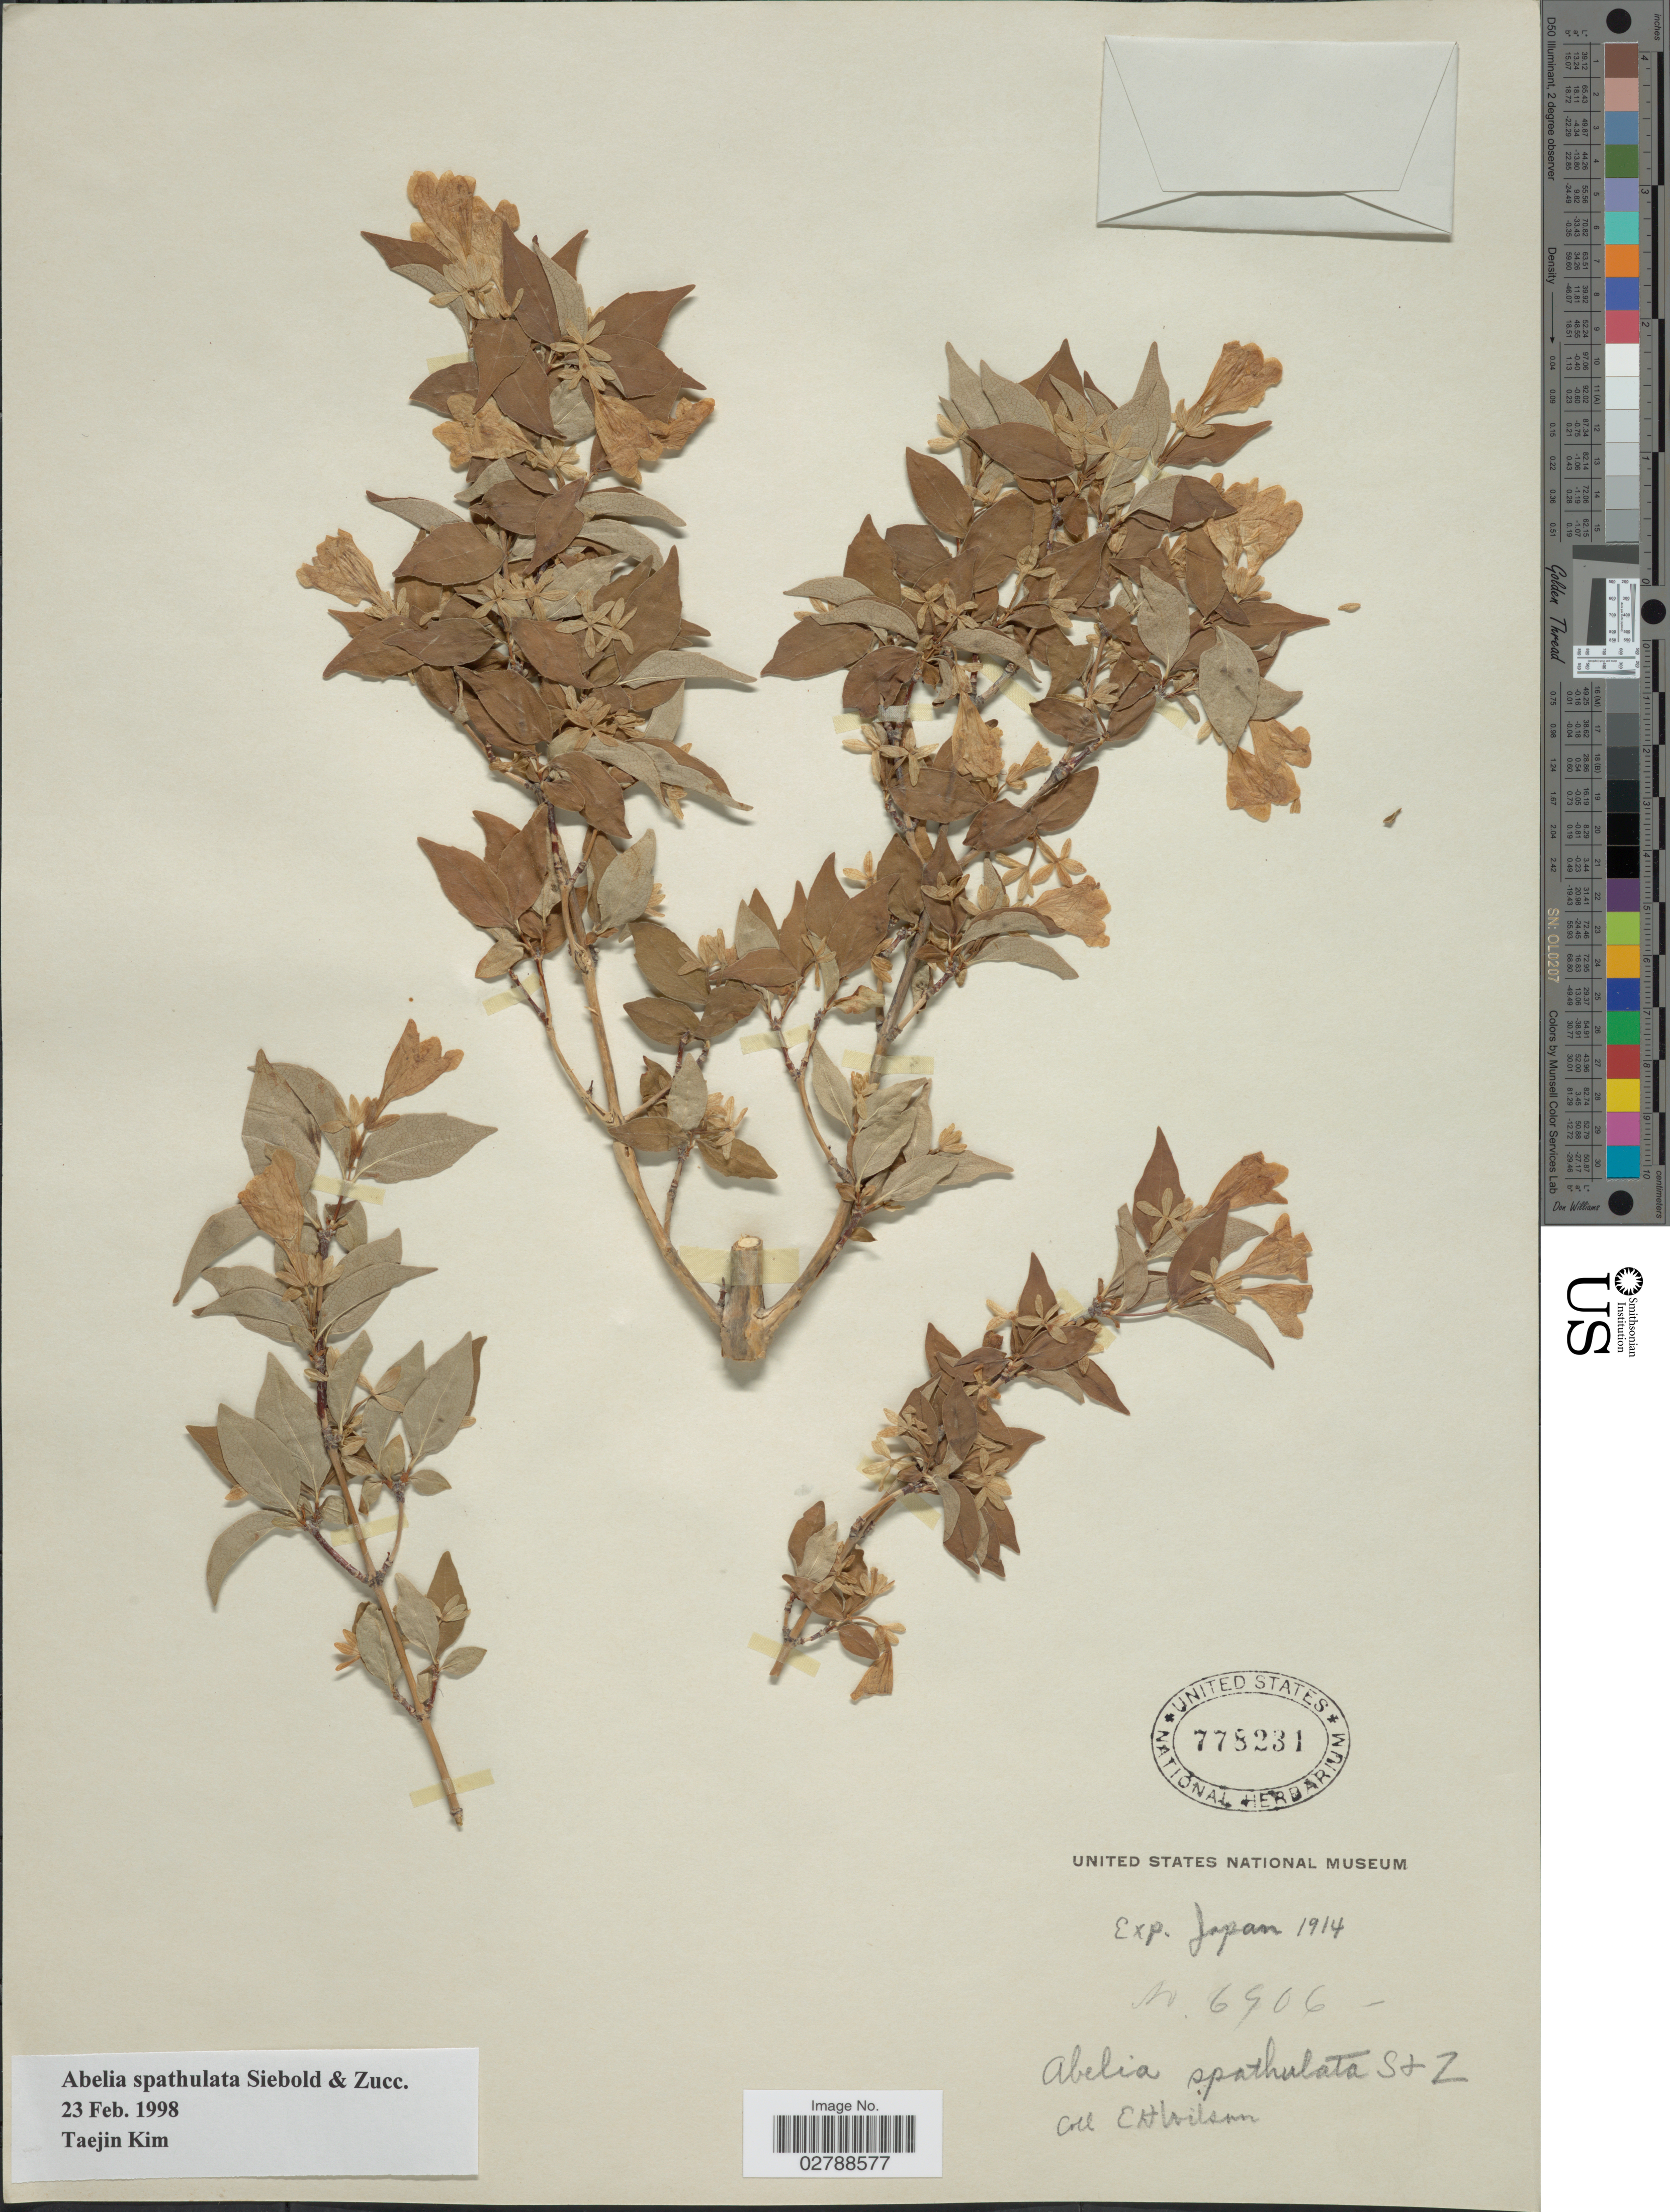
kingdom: Plantae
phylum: Tracheophyta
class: Magnoliopsida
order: Dipsacales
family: Caprifoliaceae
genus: Abelia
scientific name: Abelia spathulata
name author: Siebold & Zucc.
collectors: E. Wilson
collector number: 6906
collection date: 1914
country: Japan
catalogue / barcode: US 778231